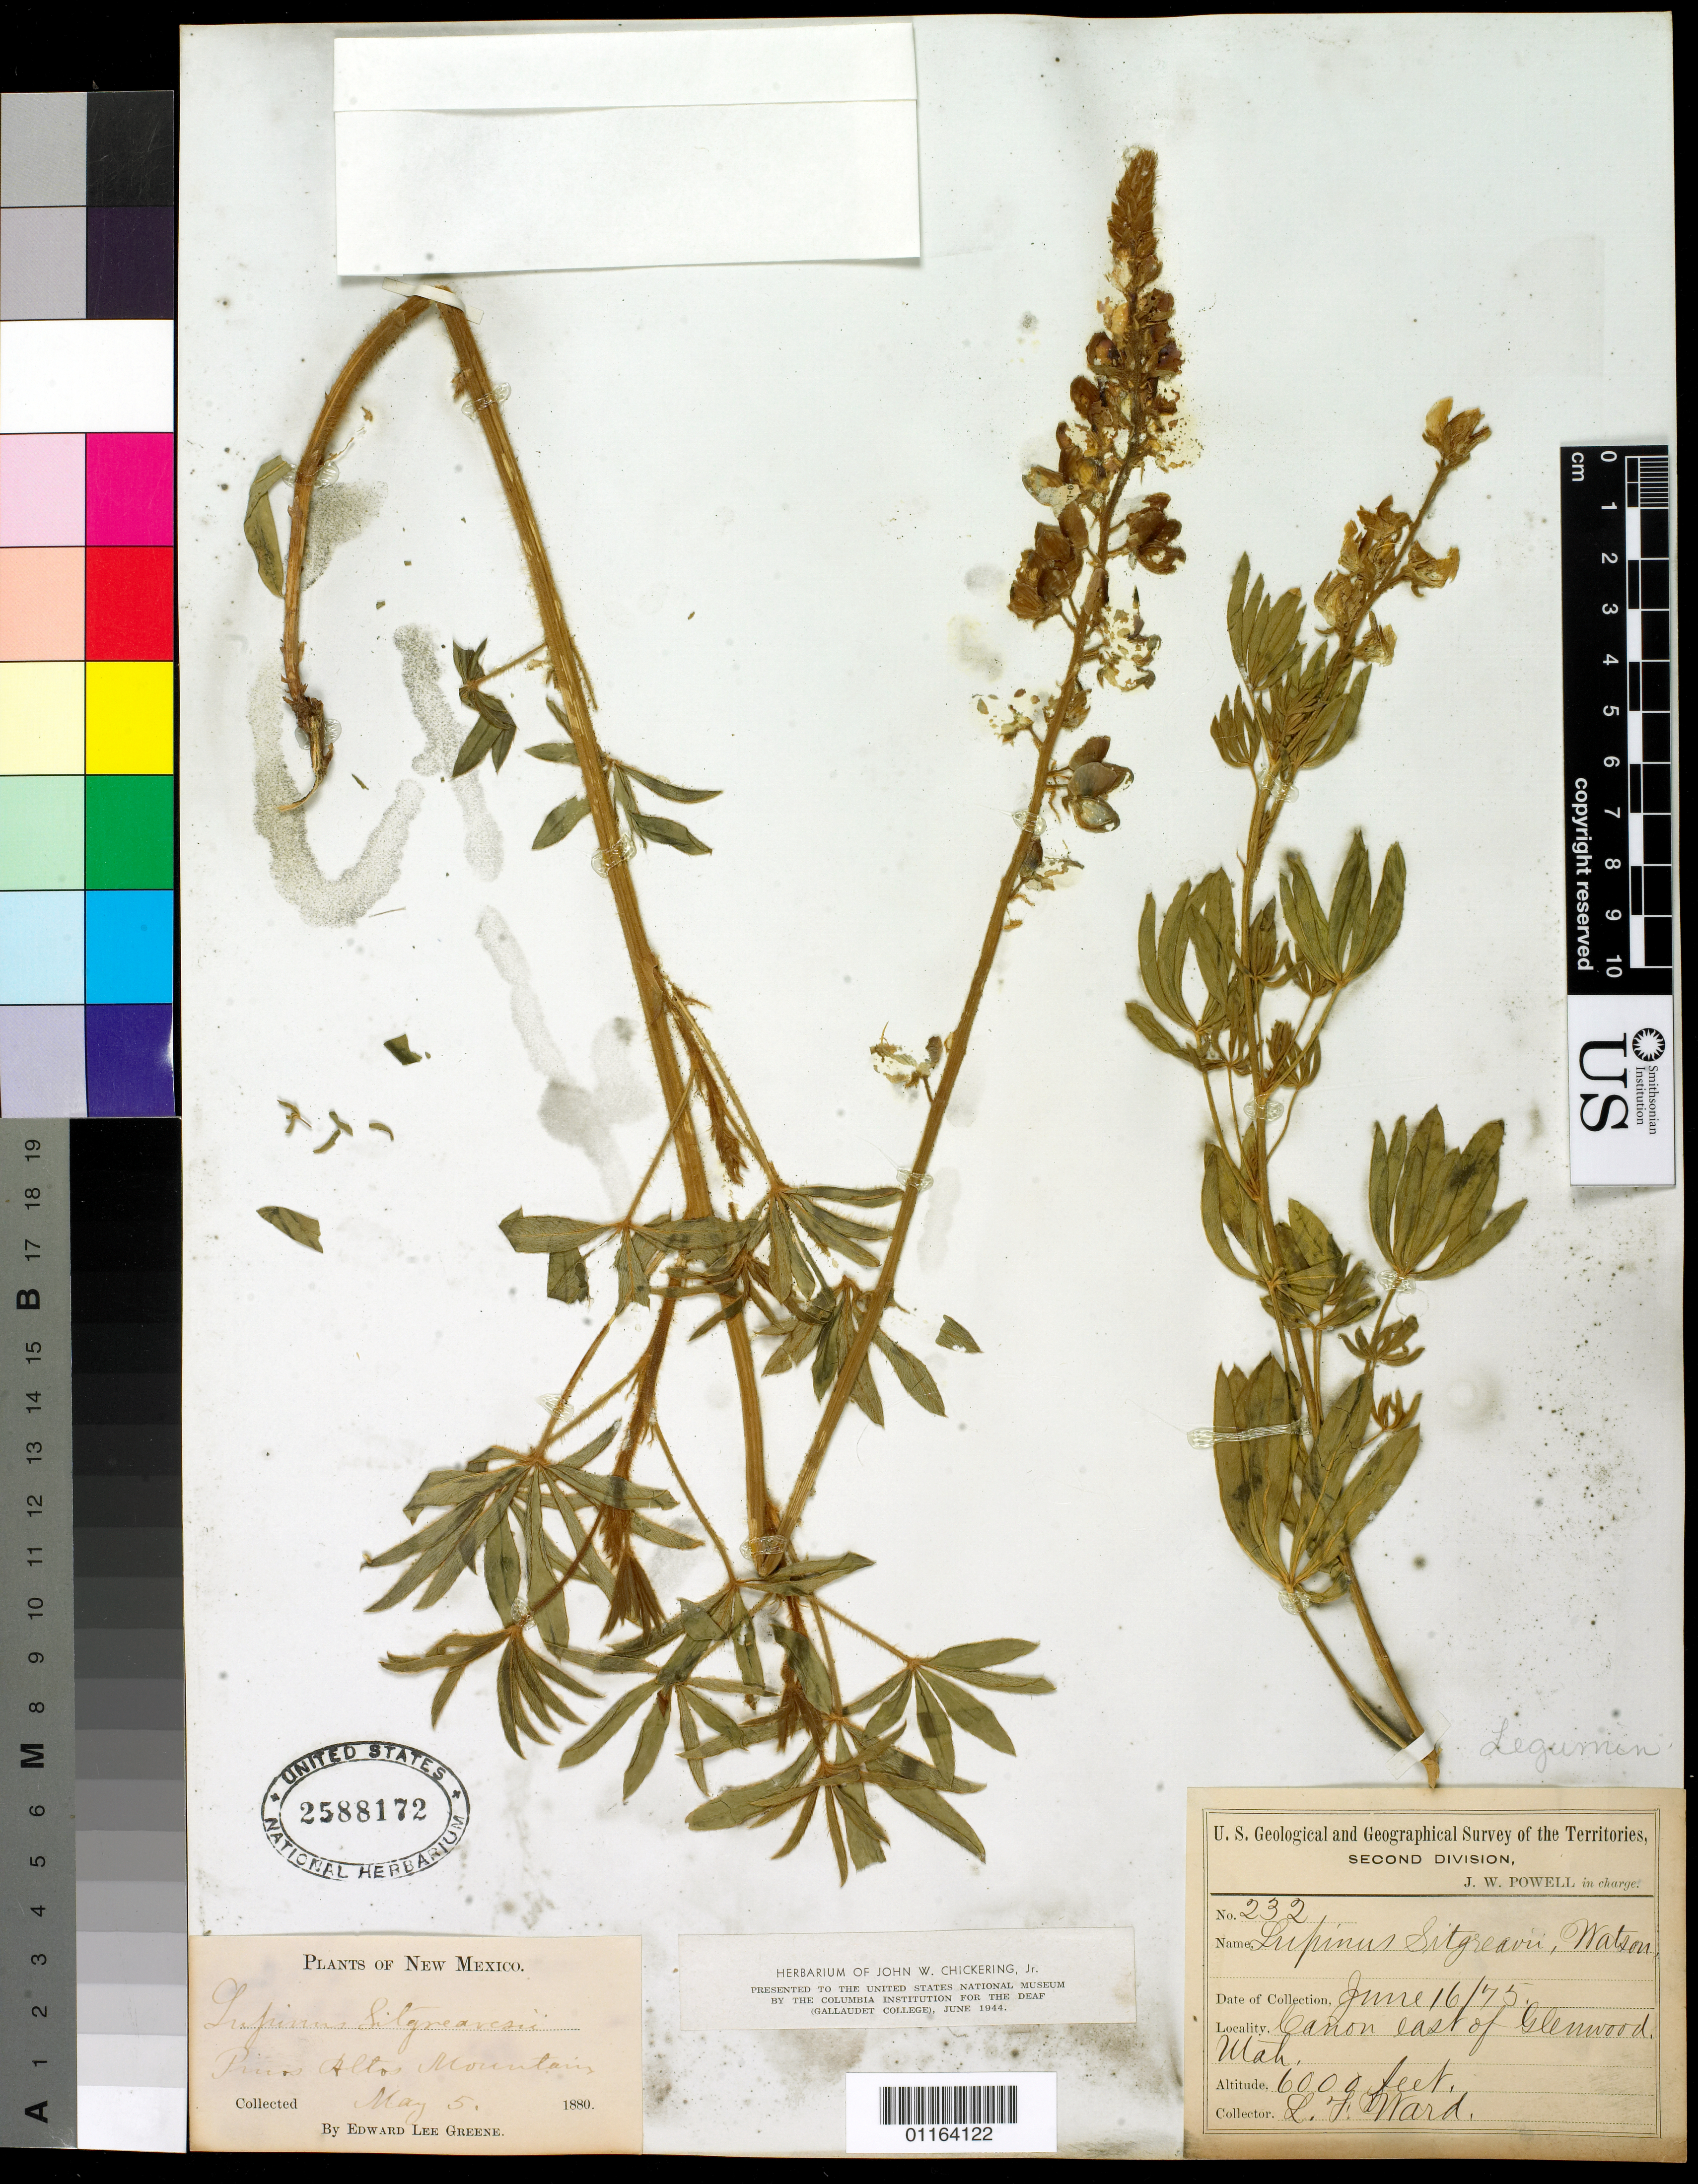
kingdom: Plantae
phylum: Tracheophyta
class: Magnoliopsida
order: Fabales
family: Fabaceae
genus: Lupinus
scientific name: Lupinus sitgreavesii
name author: S. Watson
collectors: L. F. Ward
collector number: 232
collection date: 1875-06-16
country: United States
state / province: Utah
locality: Canyon east from Glenwood.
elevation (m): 1829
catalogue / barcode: US 2588172